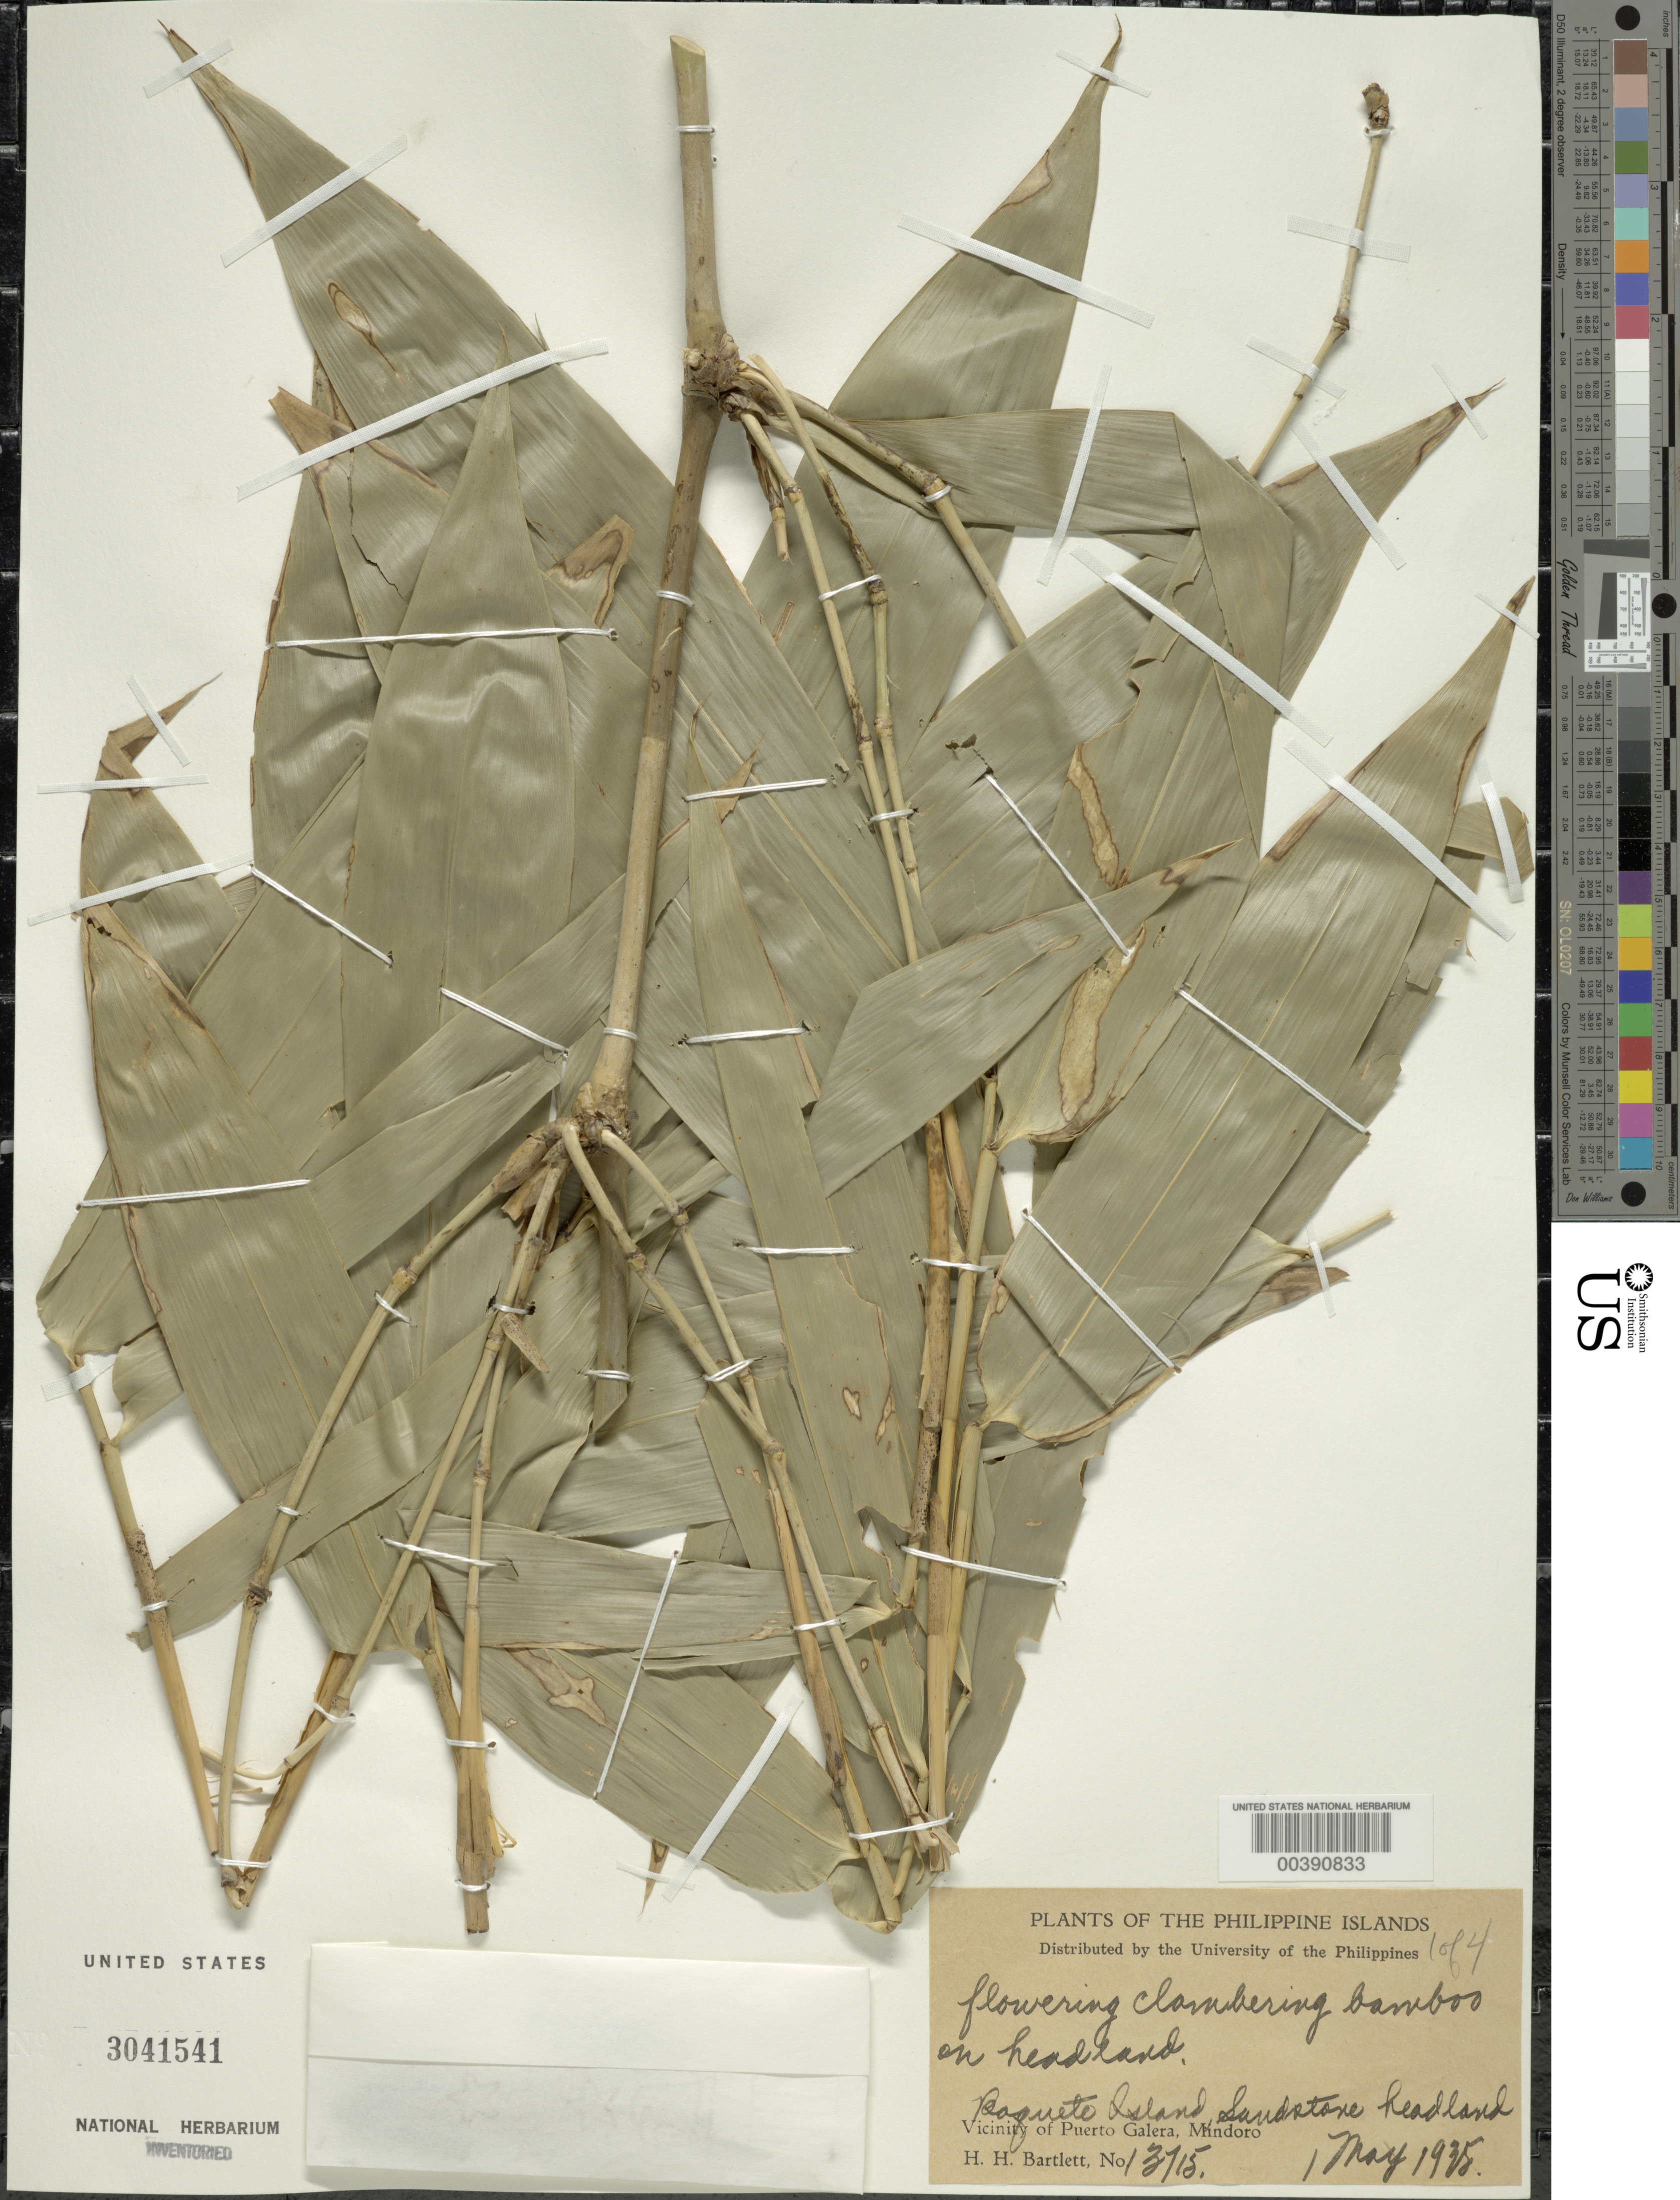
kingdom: Plantae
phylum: Tracheophyta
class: Liliopsida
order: Poales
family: Poaceae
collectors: H. H. Bartlett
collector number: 13715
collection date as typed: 01 May 1935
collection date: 1935-05-01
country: Philippines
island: Mindoro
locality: Puerto galera, boquete i.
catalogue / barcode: US 3041541